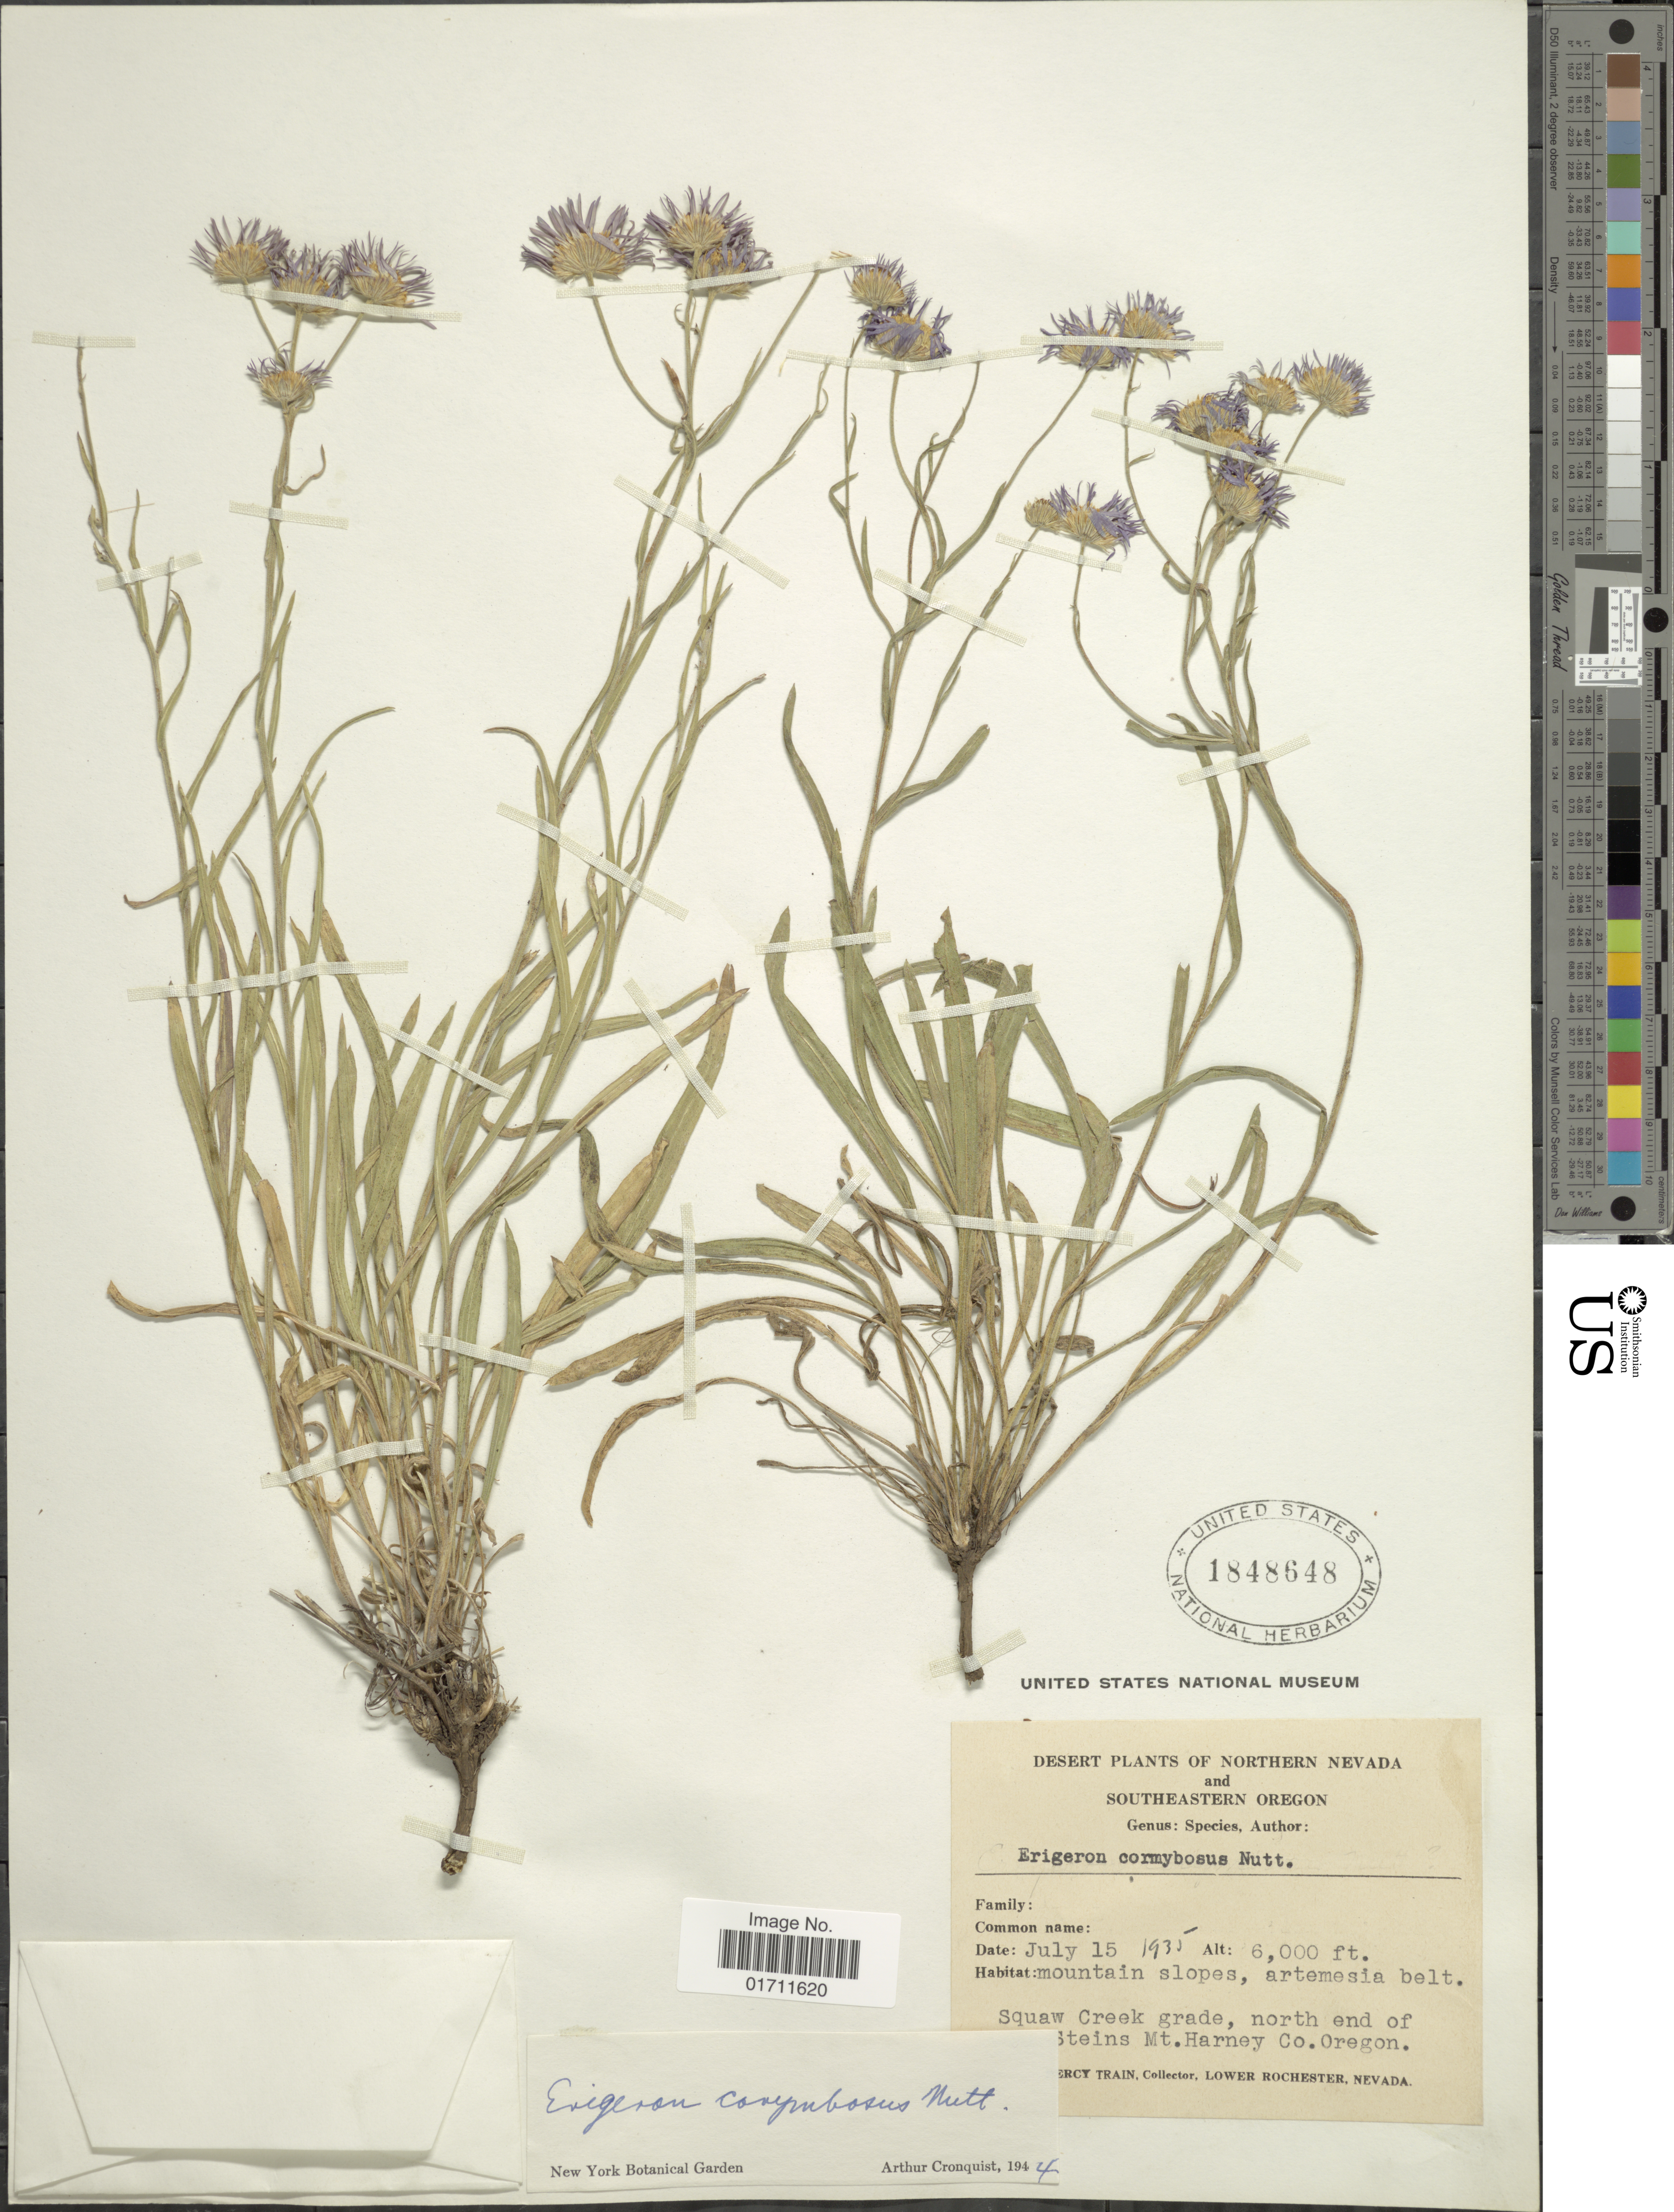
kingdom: Plantae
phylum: Tracheophyta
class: Magnoliopsida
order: Asterales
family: Asteraceae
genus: Erigeron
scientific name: Erigeron corymbosus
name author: Nutt.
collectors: P. Train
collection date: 1935-07-15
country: United States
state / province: Oregon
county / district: Harney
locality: Desert, Northern Nevada and Southeastern Oregon, mountain slopes, artemesia belt, Squaw Creek grade, north end of [illegible text] Steins Mt harney Co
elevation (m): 1829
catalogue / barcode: US 1848648